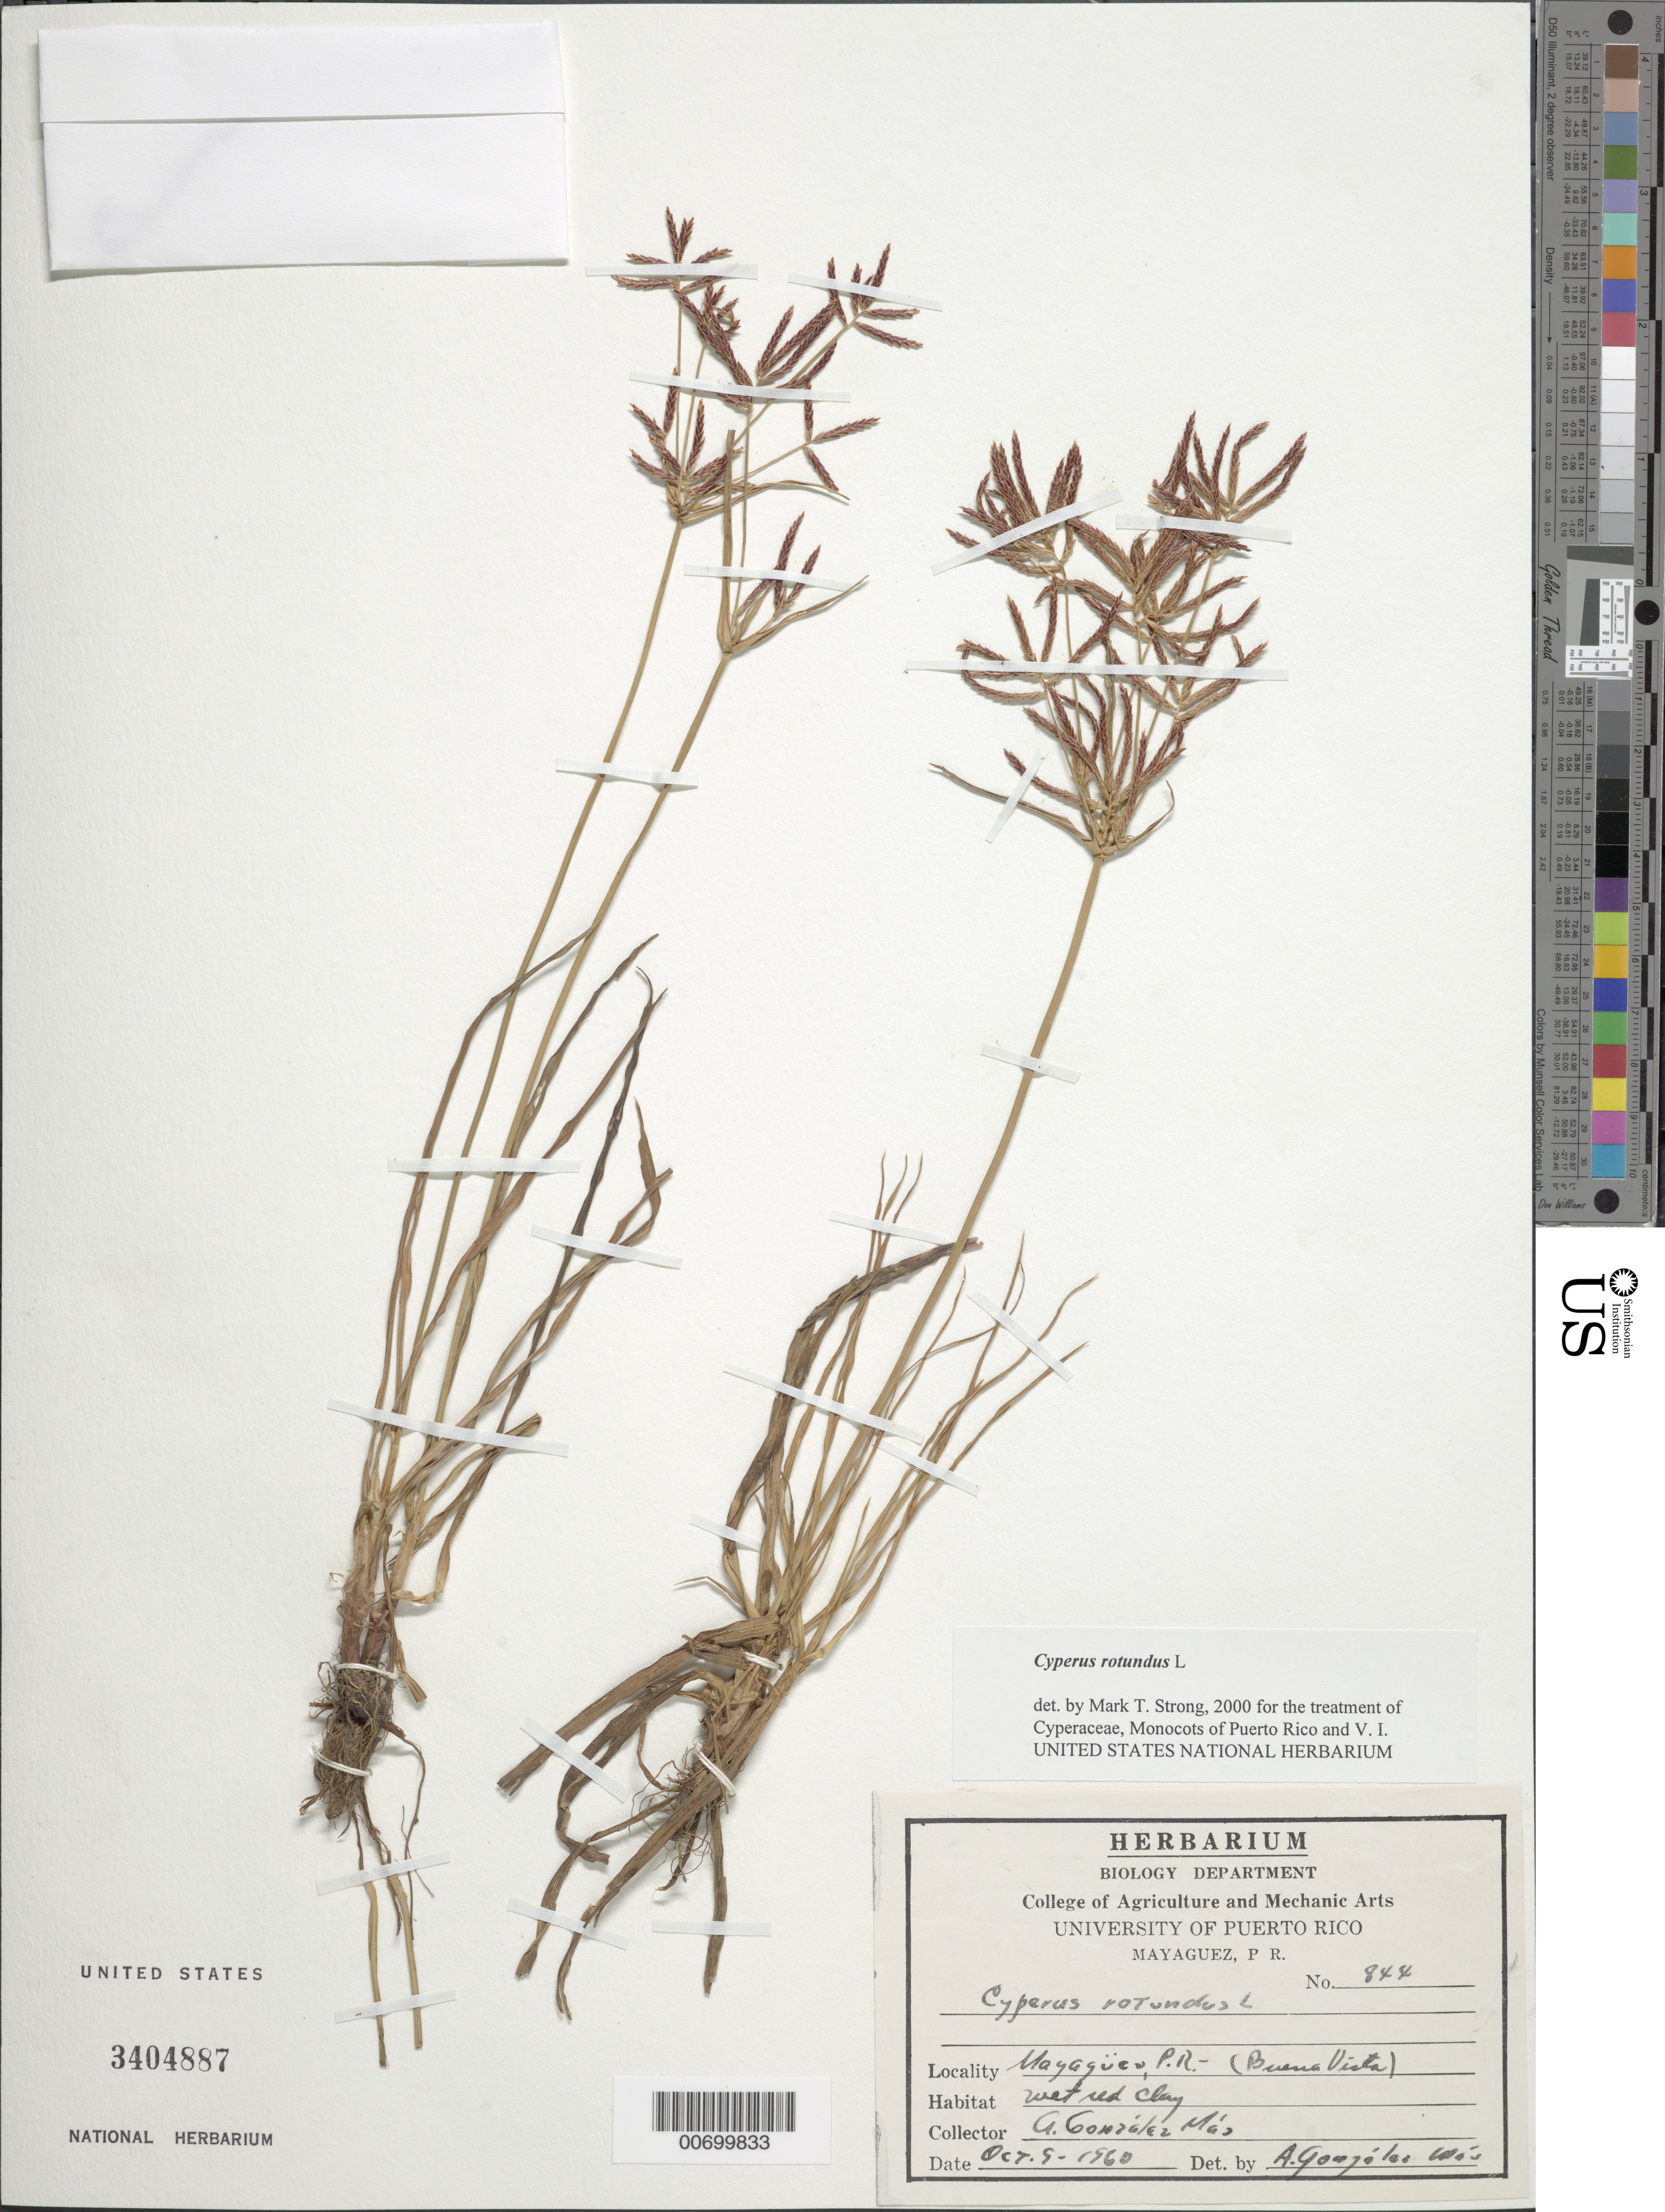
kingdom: Plantae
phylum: Tracheophyta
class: Liliopsida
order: Poales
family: Cyperaceae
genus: Cyperus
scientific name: Cyperus rotundus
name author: L.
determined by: Strong, M. T., (US), Smithsonian Institution - National Museum of Natural History (UNITED STATES)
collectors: A. González Más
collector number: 844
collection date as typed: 09 Oct 1960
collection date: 1960-10-09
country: Puerto Rico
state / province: Mayagüez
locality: Mayagüez: Buena Vista.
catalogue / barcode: US 3404887